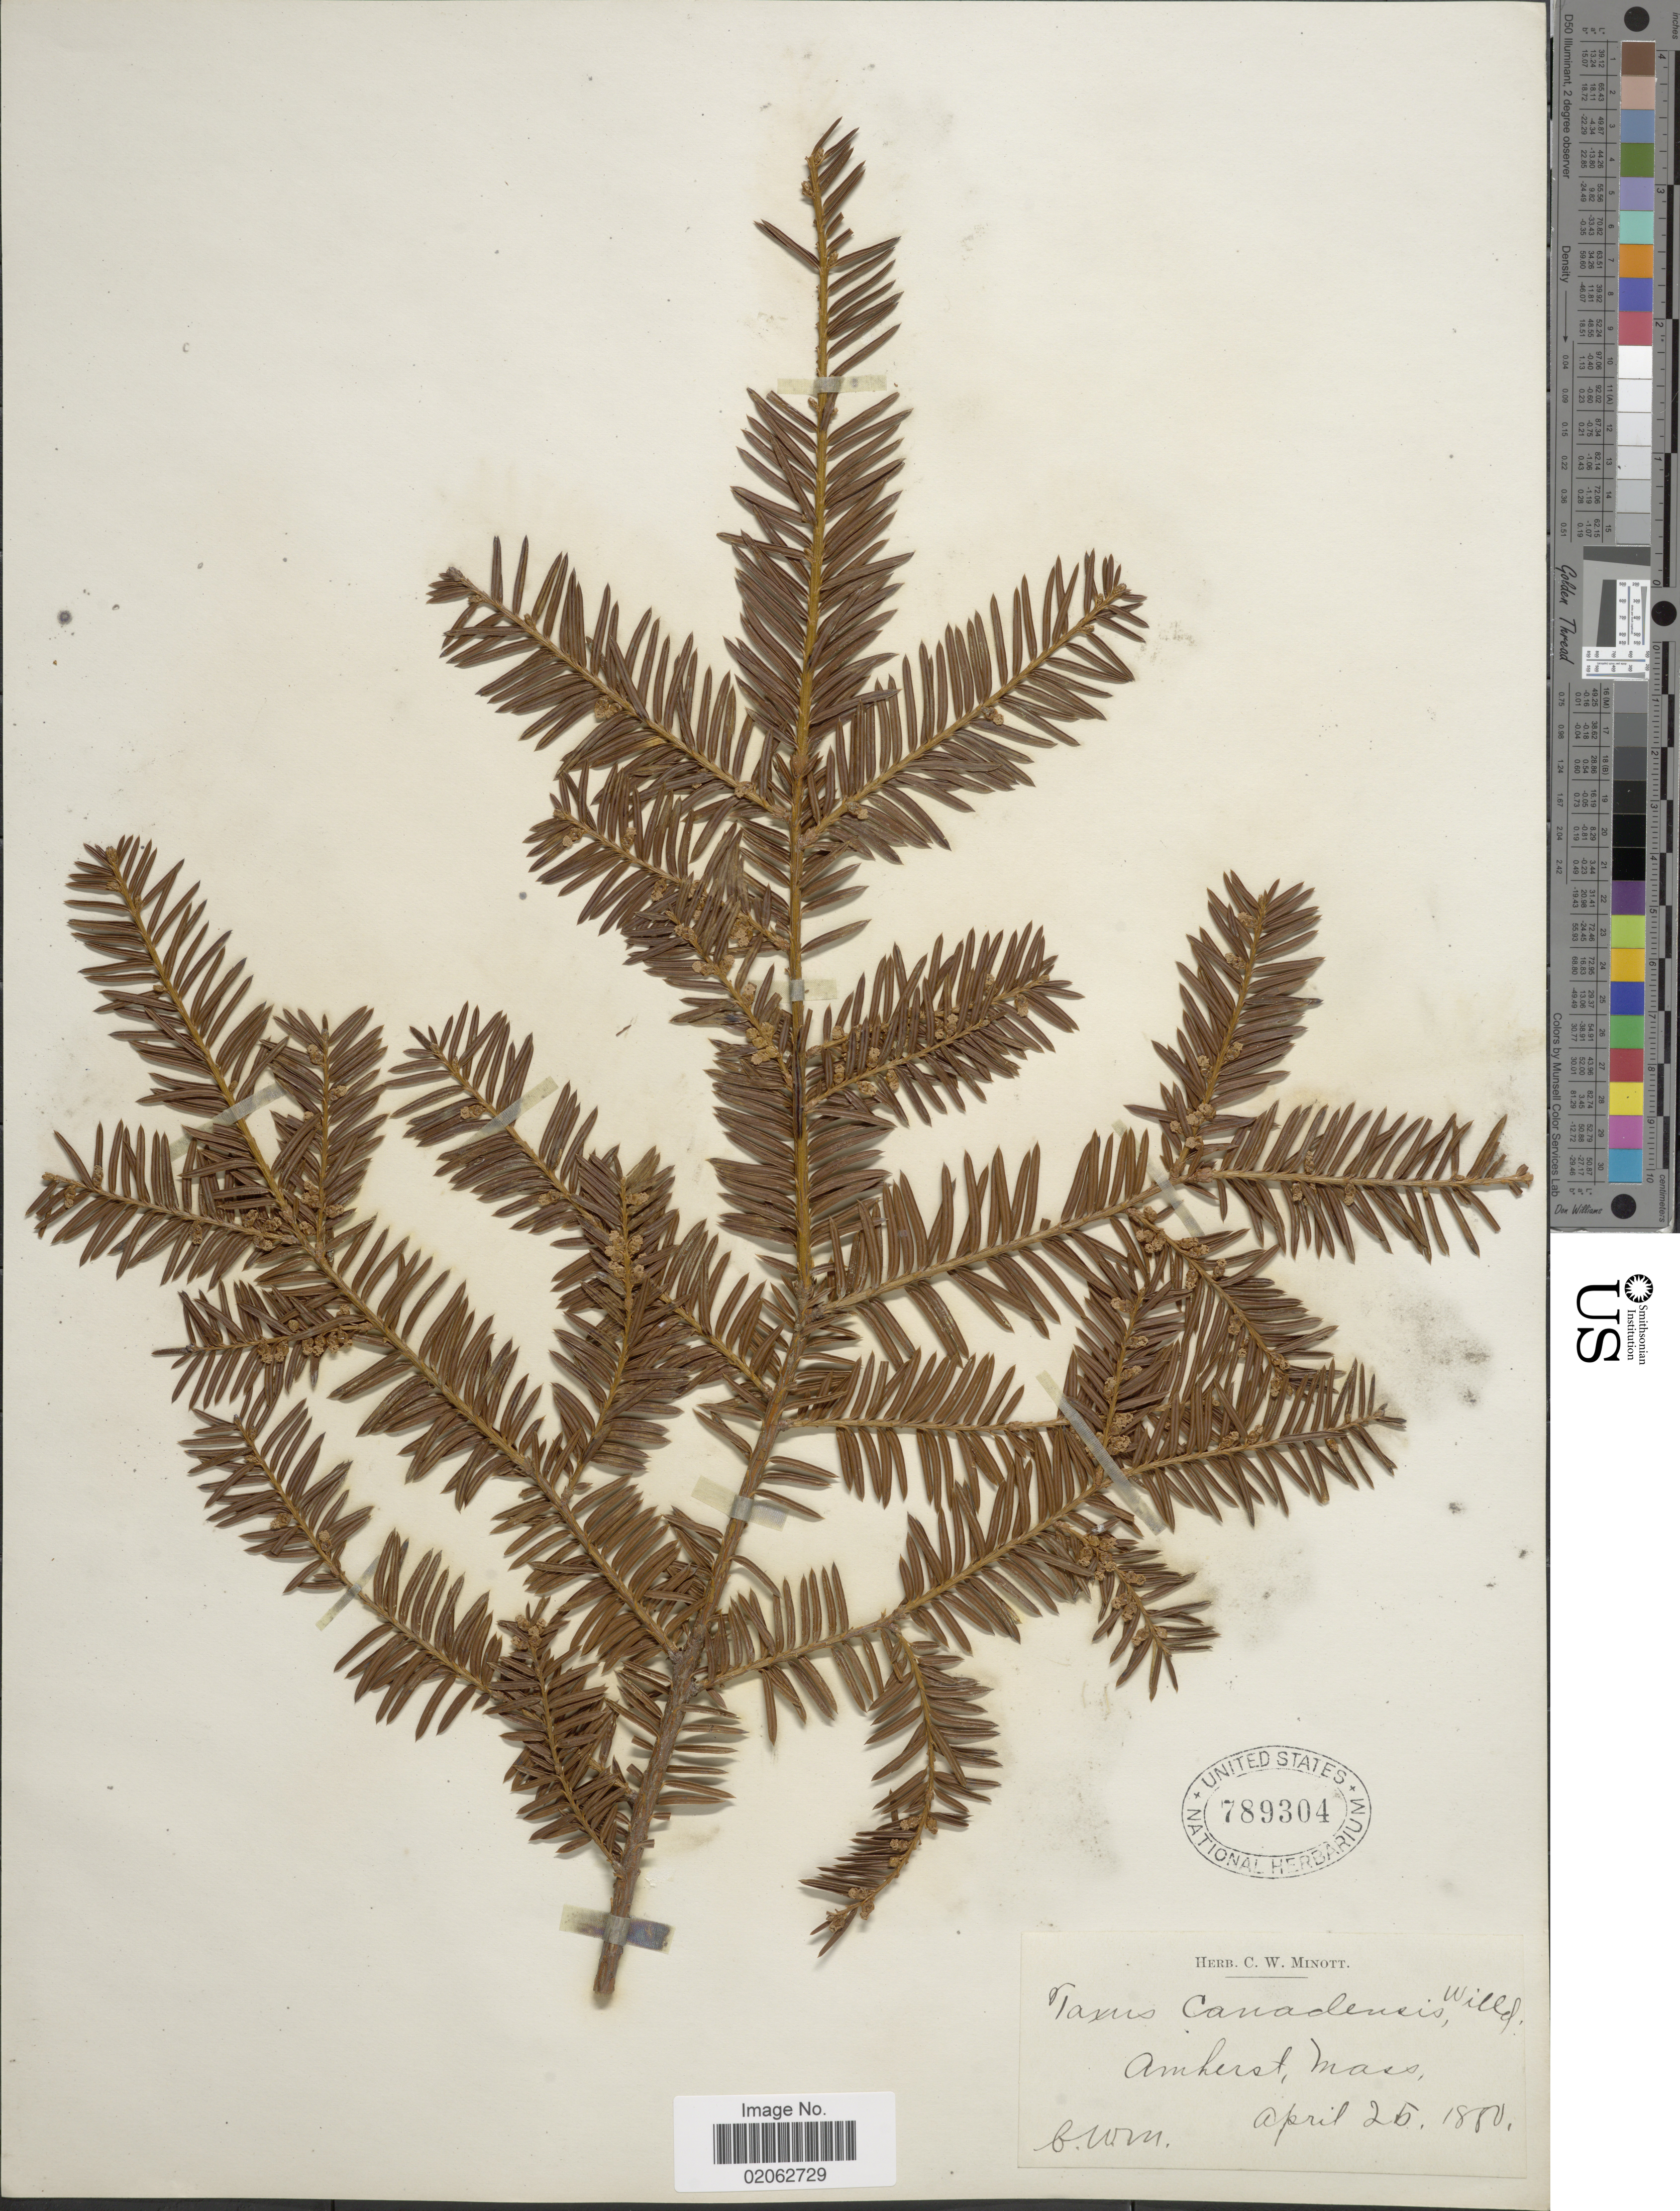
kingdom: Plantae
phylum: Tracheophyta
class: Pinopsida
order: Pinales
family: Taxaceae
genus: Taxus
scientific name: Taxus canadensis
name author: Marshall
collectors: C. Minott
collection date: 1880-04-25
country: United States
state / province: Massachusetts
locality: Amherst, Mass.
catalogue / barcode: US 789304